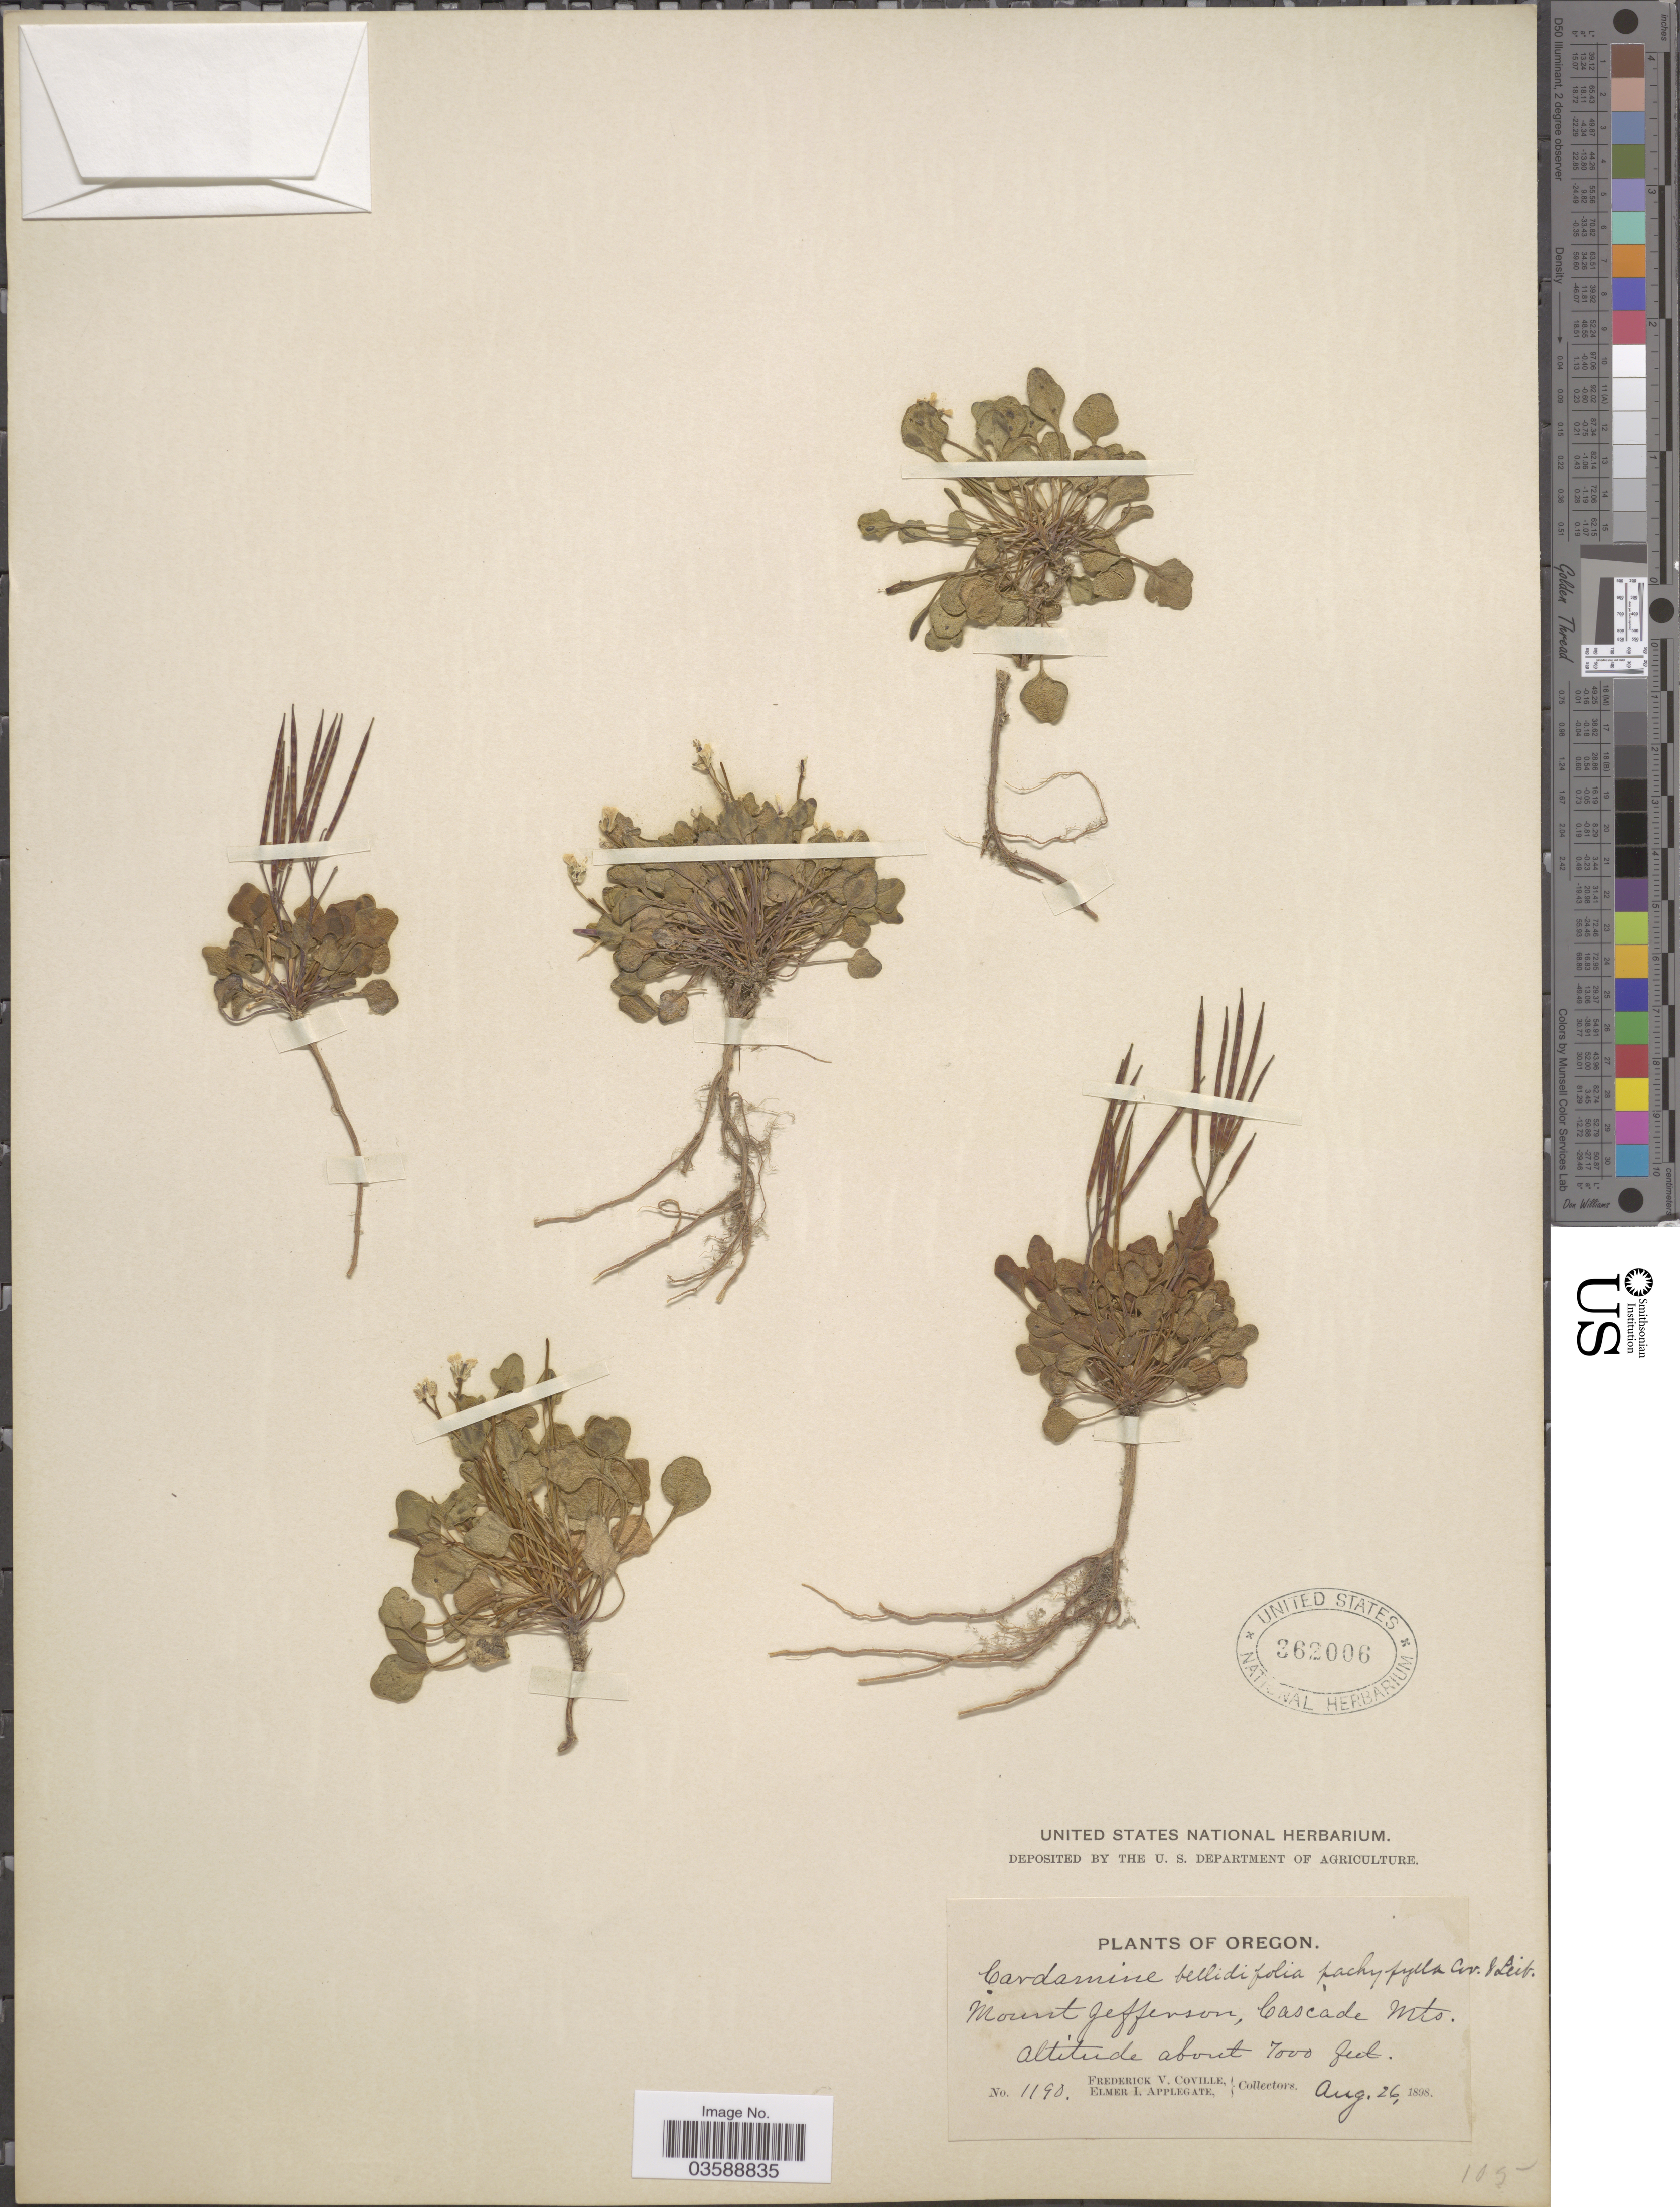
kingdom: Plantae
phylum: Tracheophyta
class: Magnoliopsida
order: Brassicales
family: Brassicaceae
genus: Cardamine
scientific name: Cardamine bellidifolia var. pachyphylla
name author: Coville & Leiberg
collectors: F. V. Coville & E. I. Applegate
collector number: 1190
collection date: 1898-08-26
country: United States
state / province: Oregon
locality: Mount Jefferson, Cascade Mts.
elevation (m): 2134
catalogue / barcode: US 362006